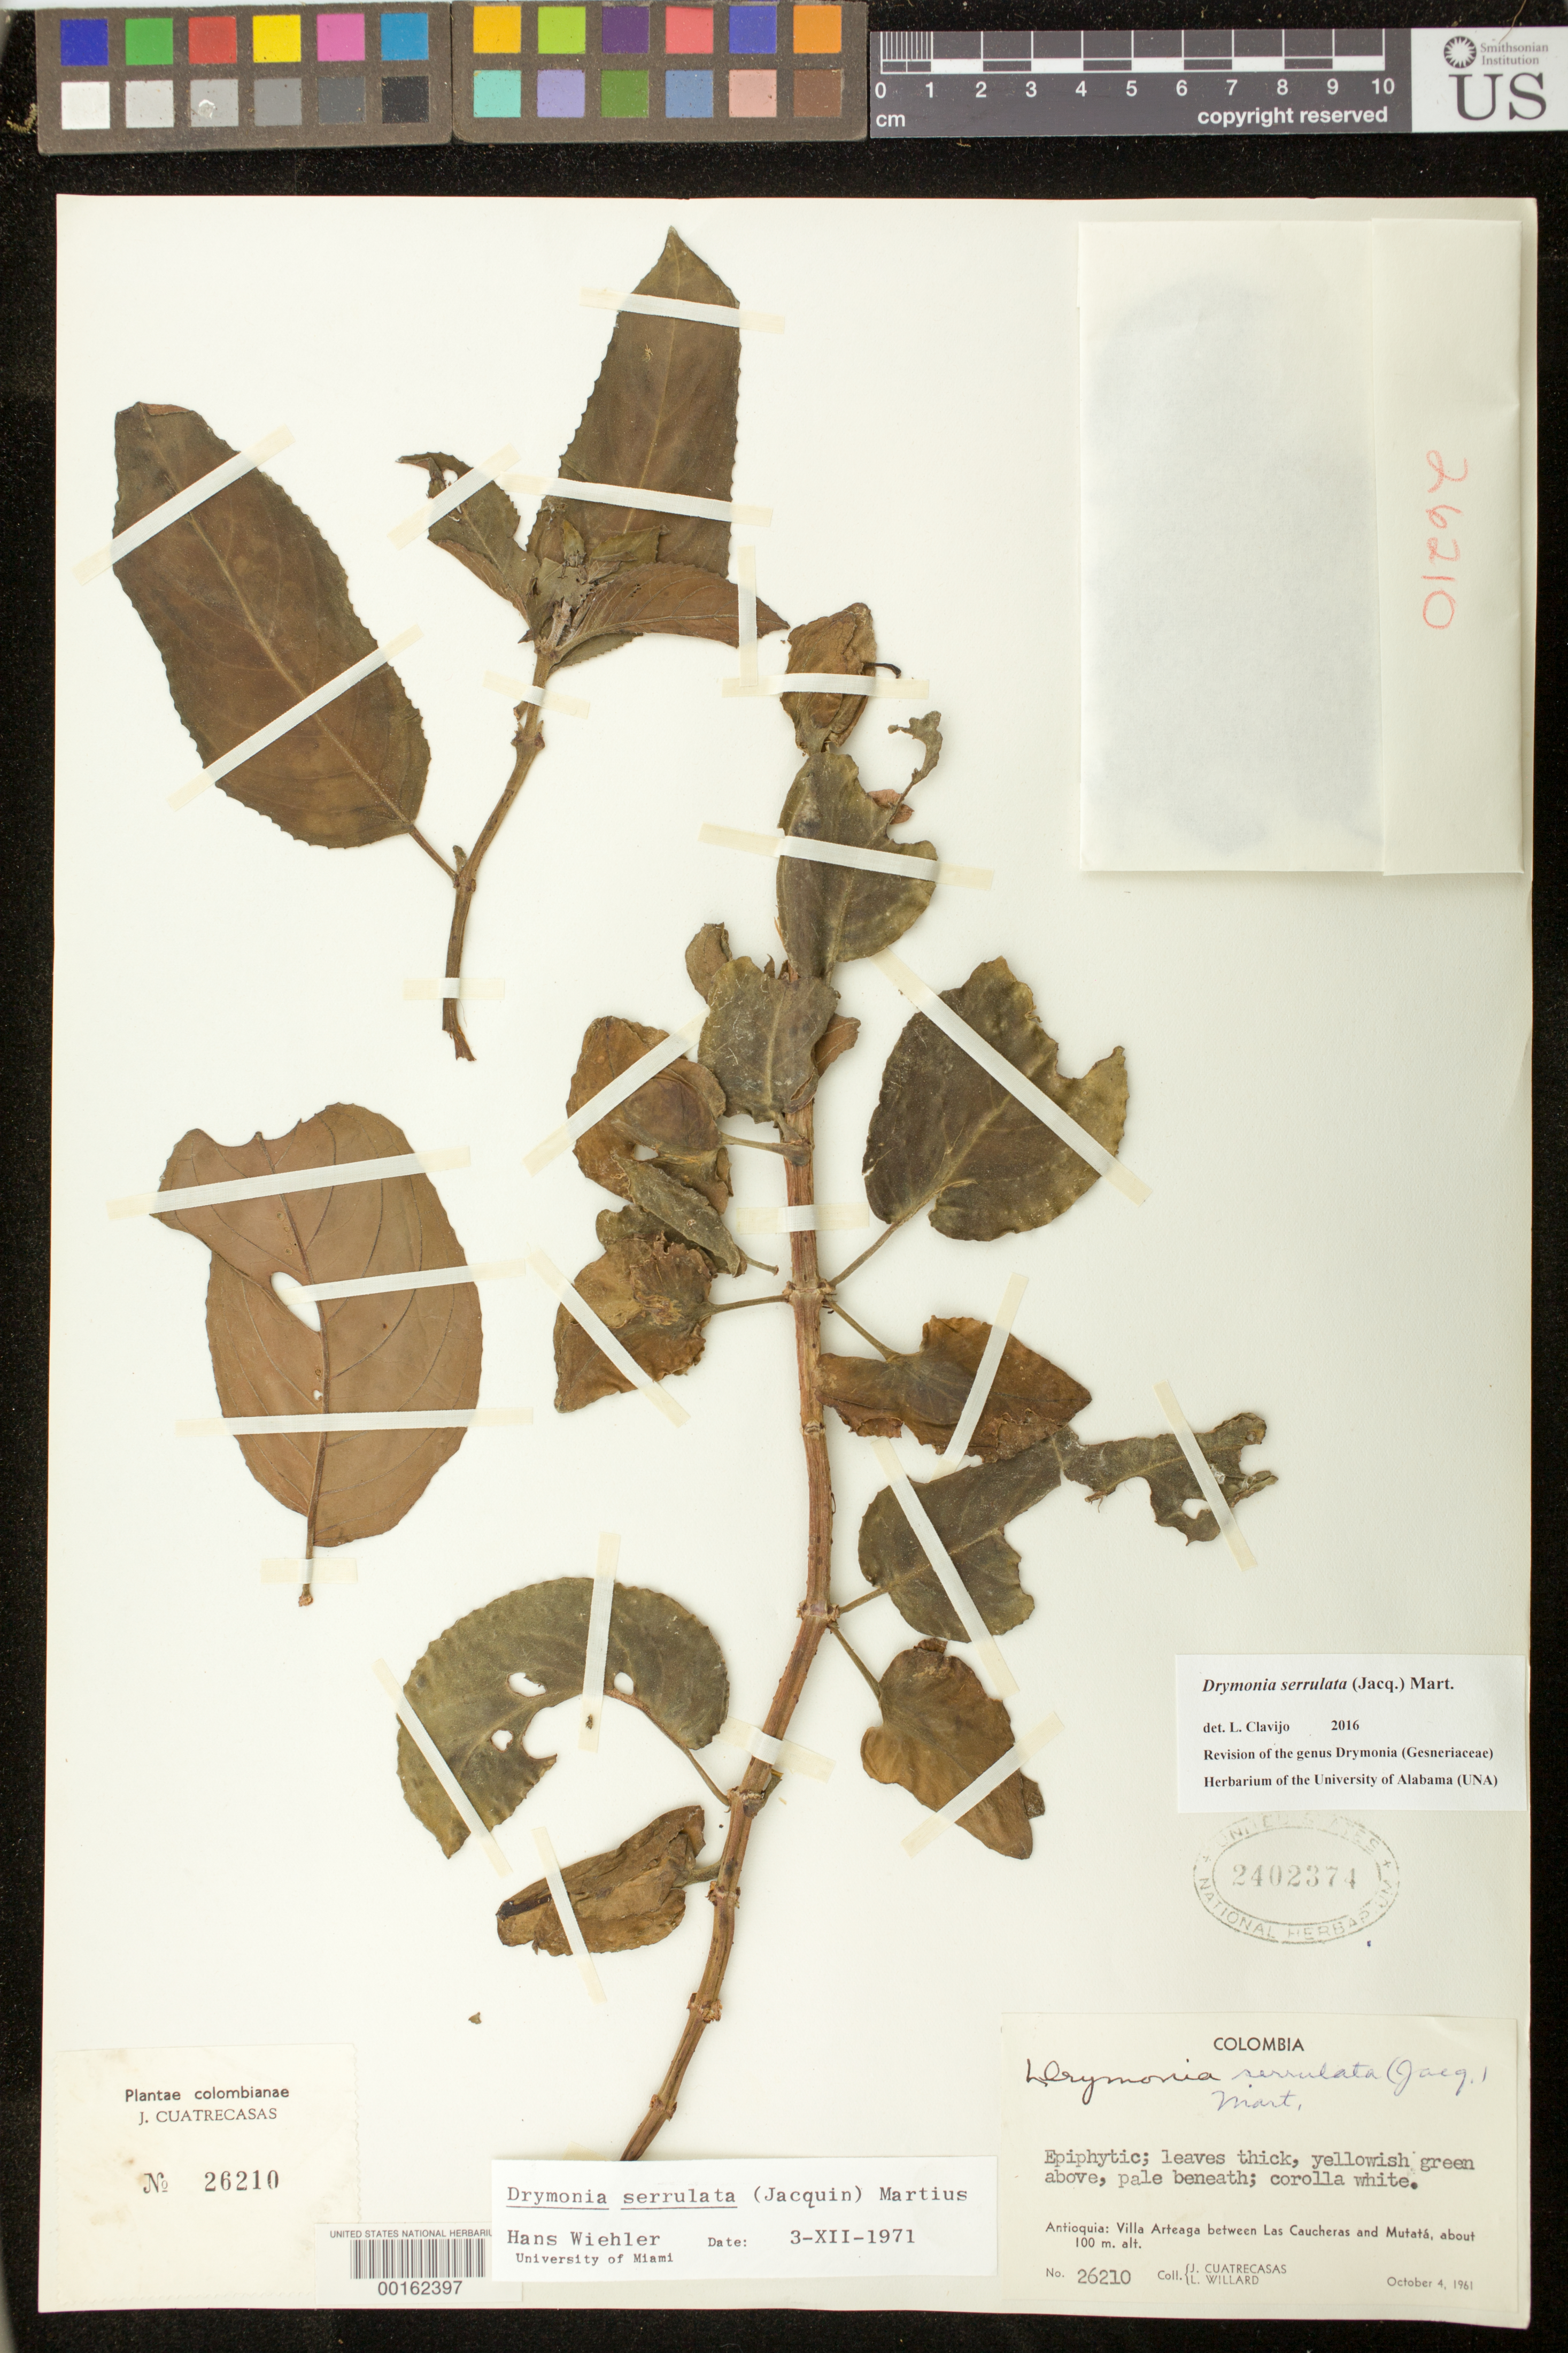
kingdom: Plantae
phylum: Tracheophyta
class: Magnoliopsida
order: Lamiales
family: Gesneriaceae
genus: Drymonia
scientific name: Drymonia serrulata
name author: (Jacq.) Mart.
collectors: J. Cuatrecasas & L. Willard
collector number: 26210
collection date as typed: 04 Oct 1961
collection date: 1961-10-04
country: Colombia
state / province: Antioquia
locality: Villa Arteaga between Las Caucheras and Mutata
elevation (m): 100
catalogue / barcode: US 2402374